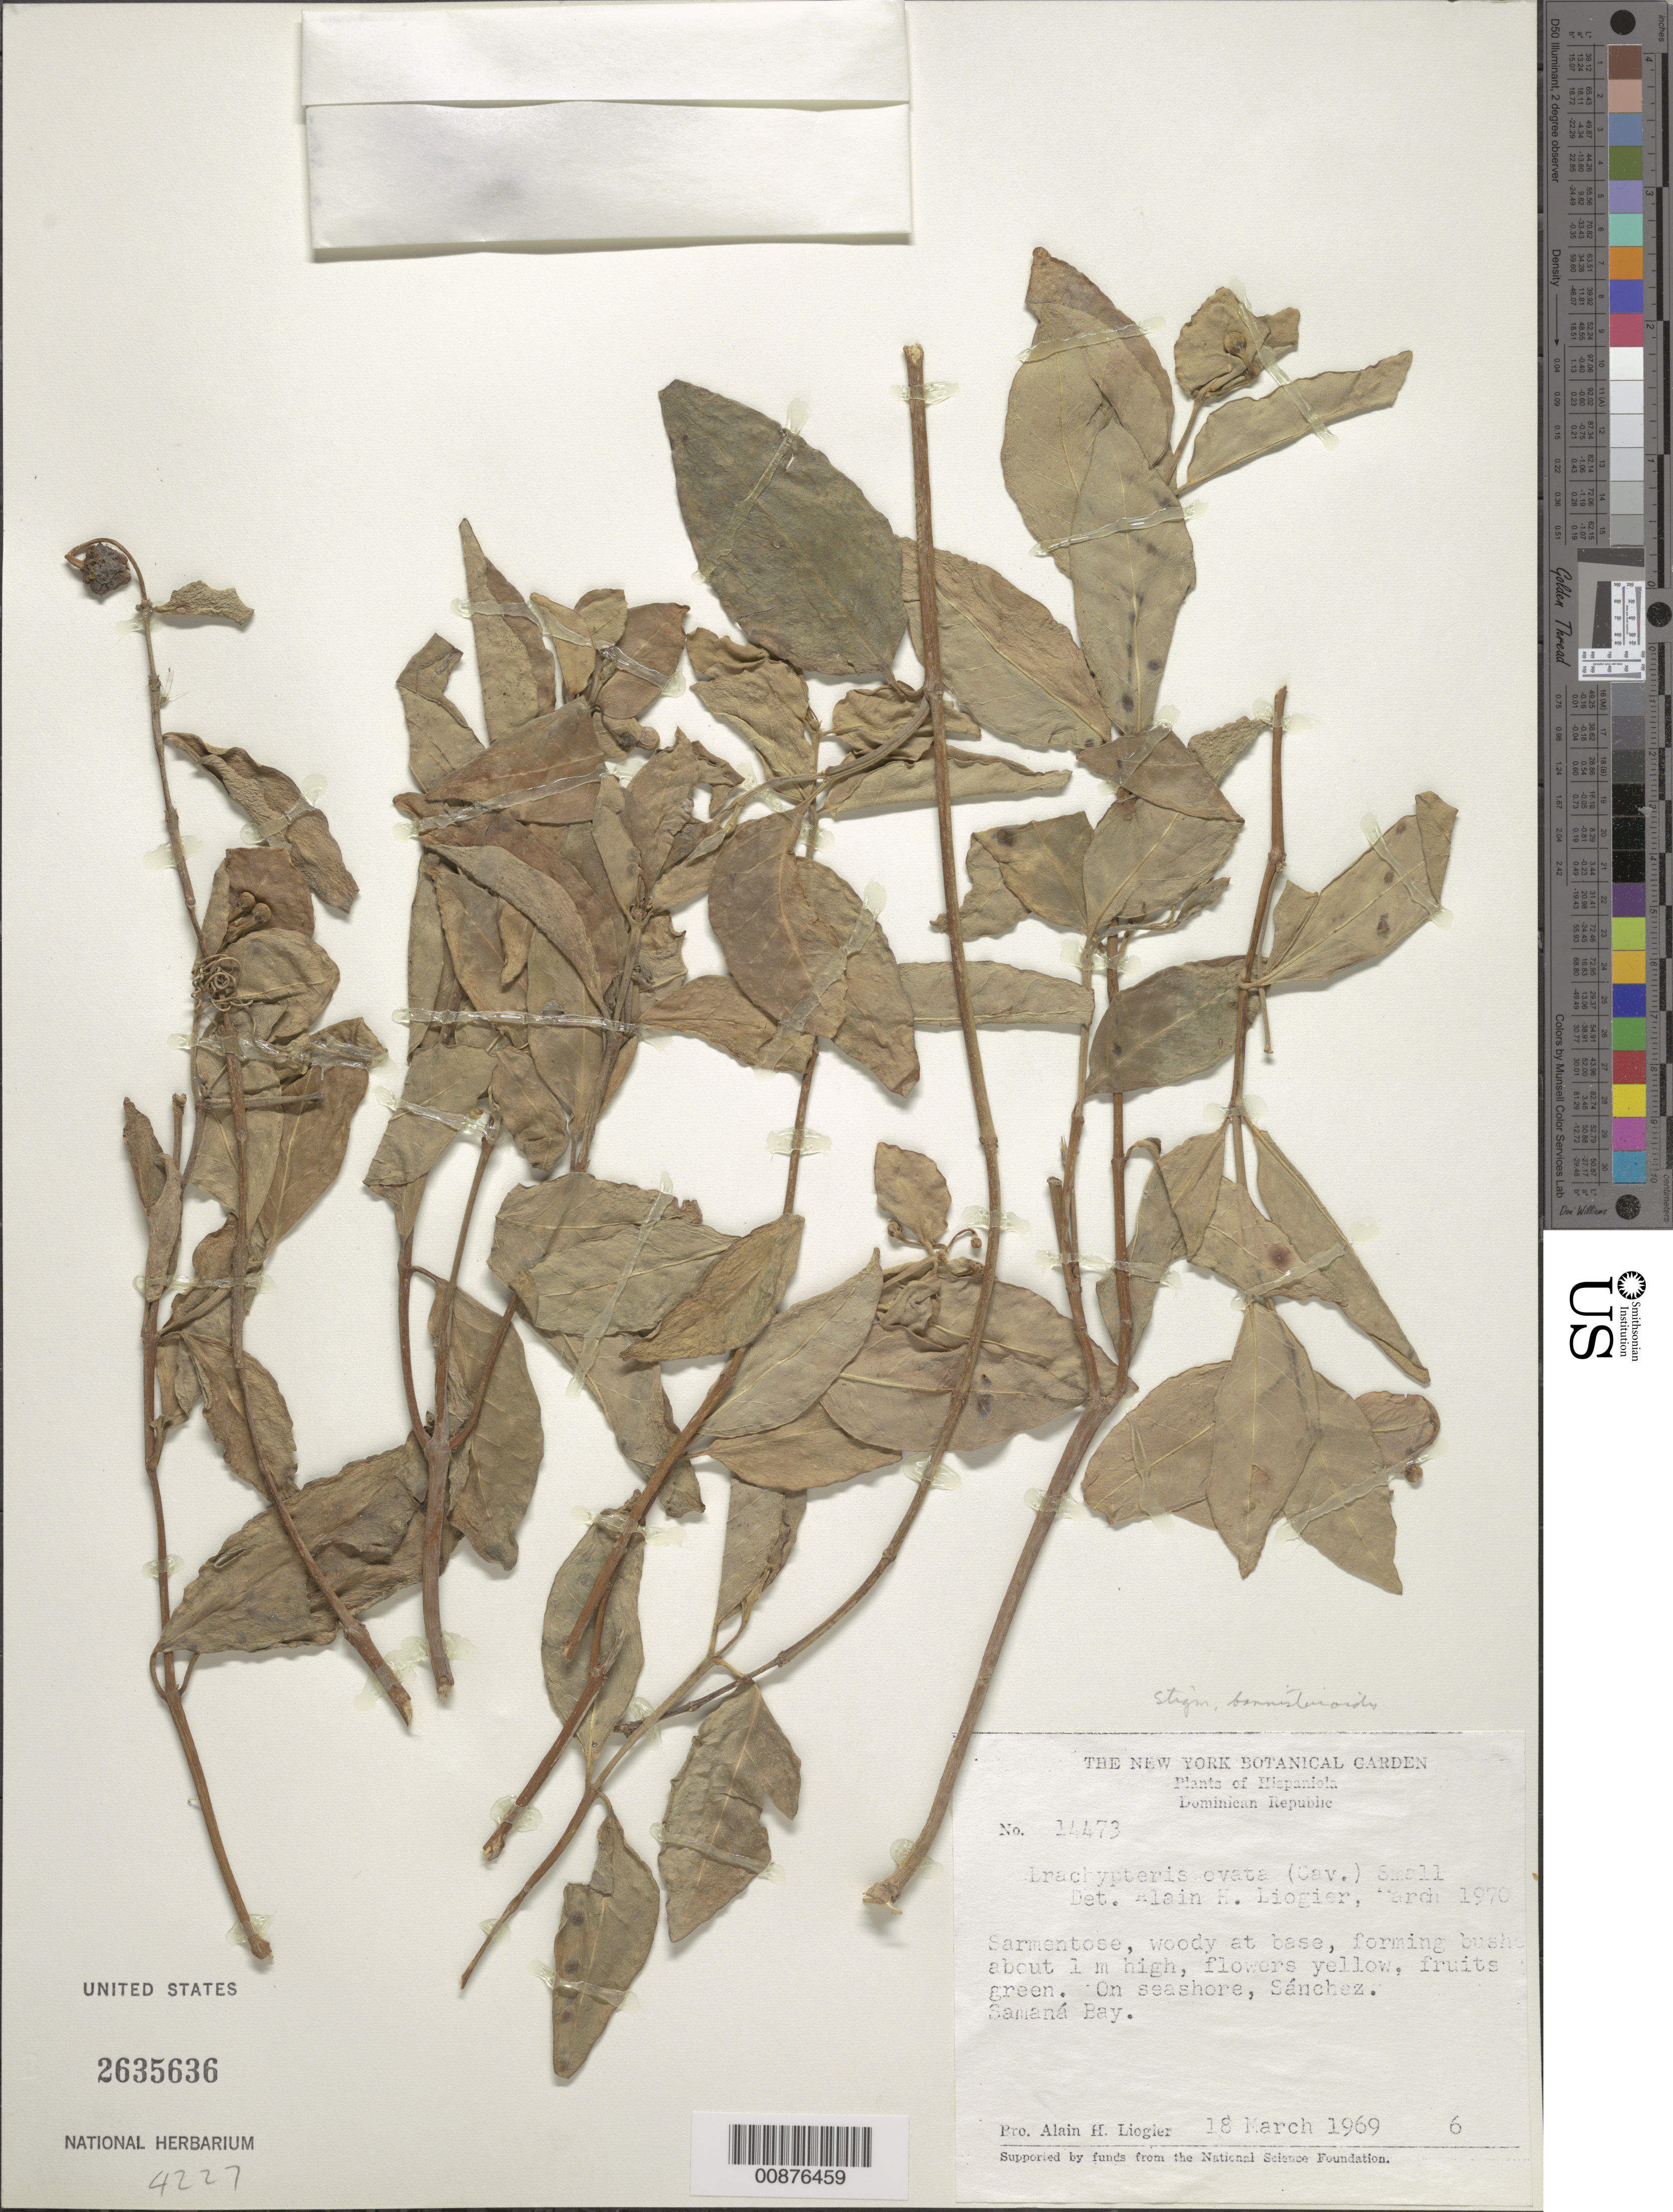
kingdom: Plantae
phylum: Tracheophyta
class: Magnoliopsida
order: Malpighiales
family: Malpighiaceae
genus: Stigmaphyllon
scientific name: Stigmaphyllon bannisterioides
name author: (L.) C.E. Anderson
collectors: A. H. Liogier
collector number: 14473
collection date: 1969-03-18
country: Dominican Republic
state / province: Samaná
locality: Hispaniola. On seashore, Sánchez. Samaná Bay.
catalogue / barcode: US 2635636